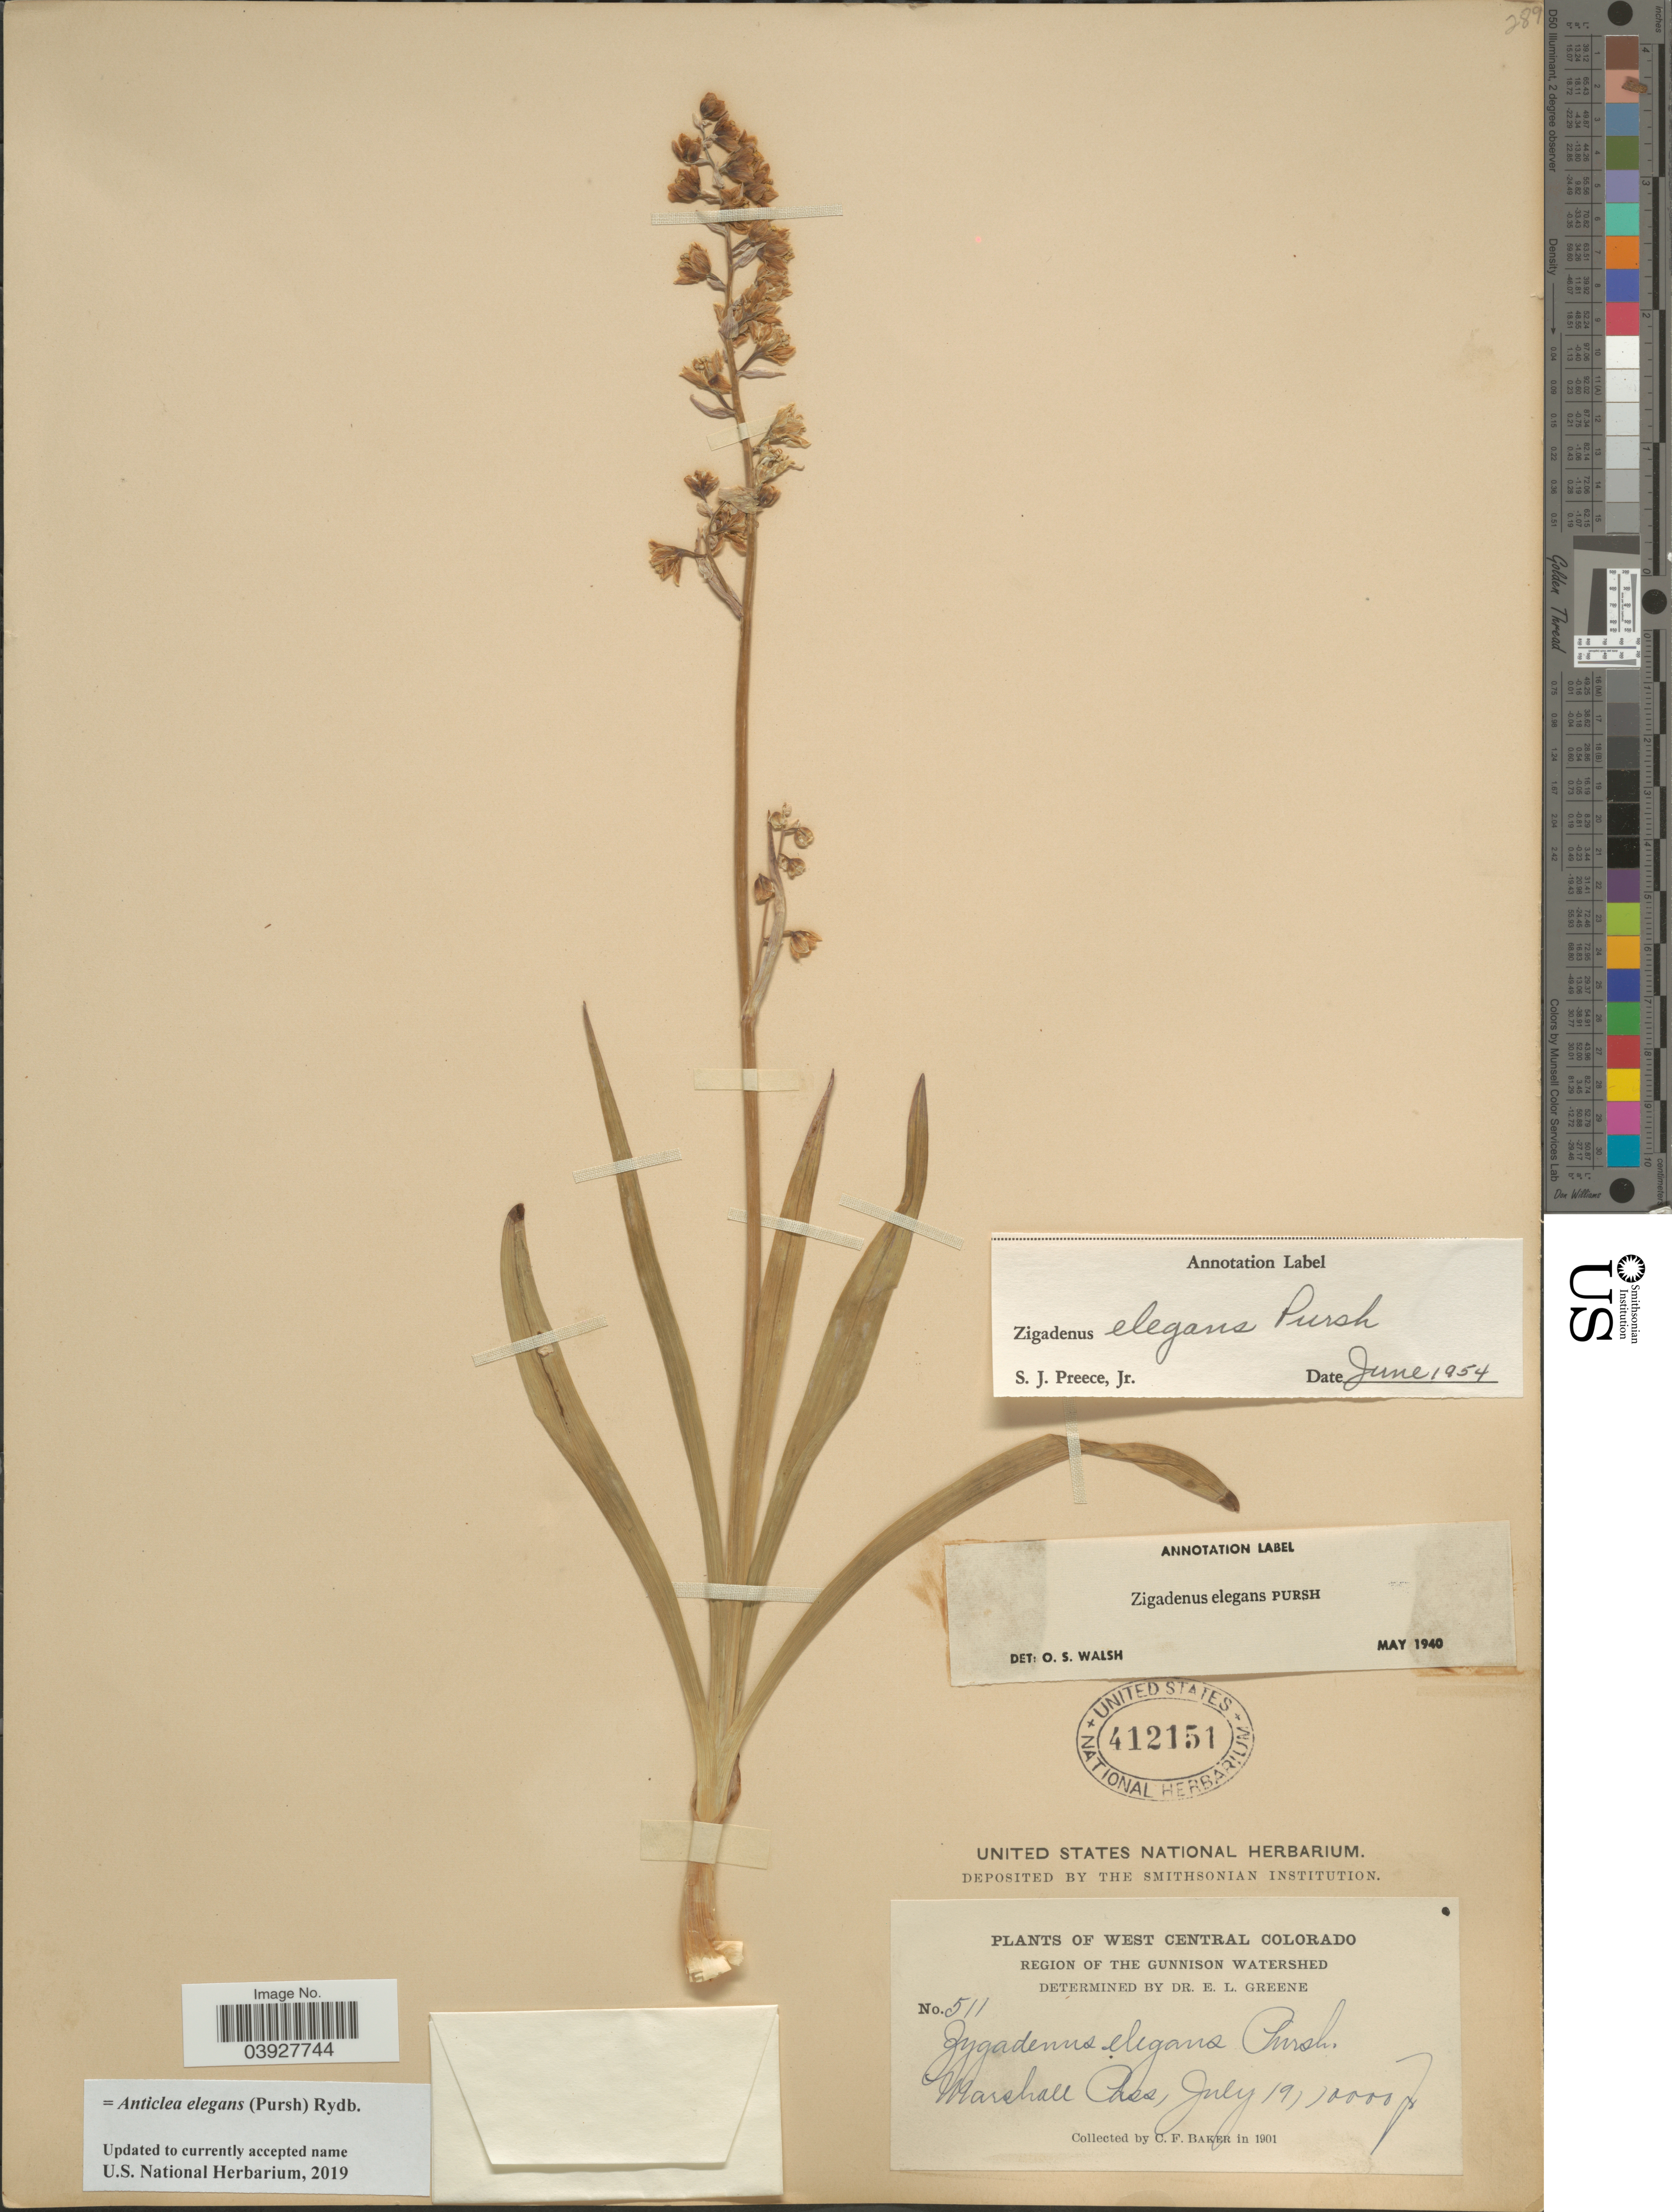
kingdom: Plantae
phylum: Tracheophyta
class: Liliopsida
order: Liliales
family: Melanthiaceae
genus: Anticlea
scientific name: Anticlea elegans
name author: (Pursh) Rydb.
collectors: C. F. Baker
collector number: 511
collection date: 1901-07-19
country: United States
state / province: Colorado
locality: West Central Colorado. Region of the Gunnison Watershed. Marshall Pass.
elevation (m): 3048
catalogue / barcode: US 412151